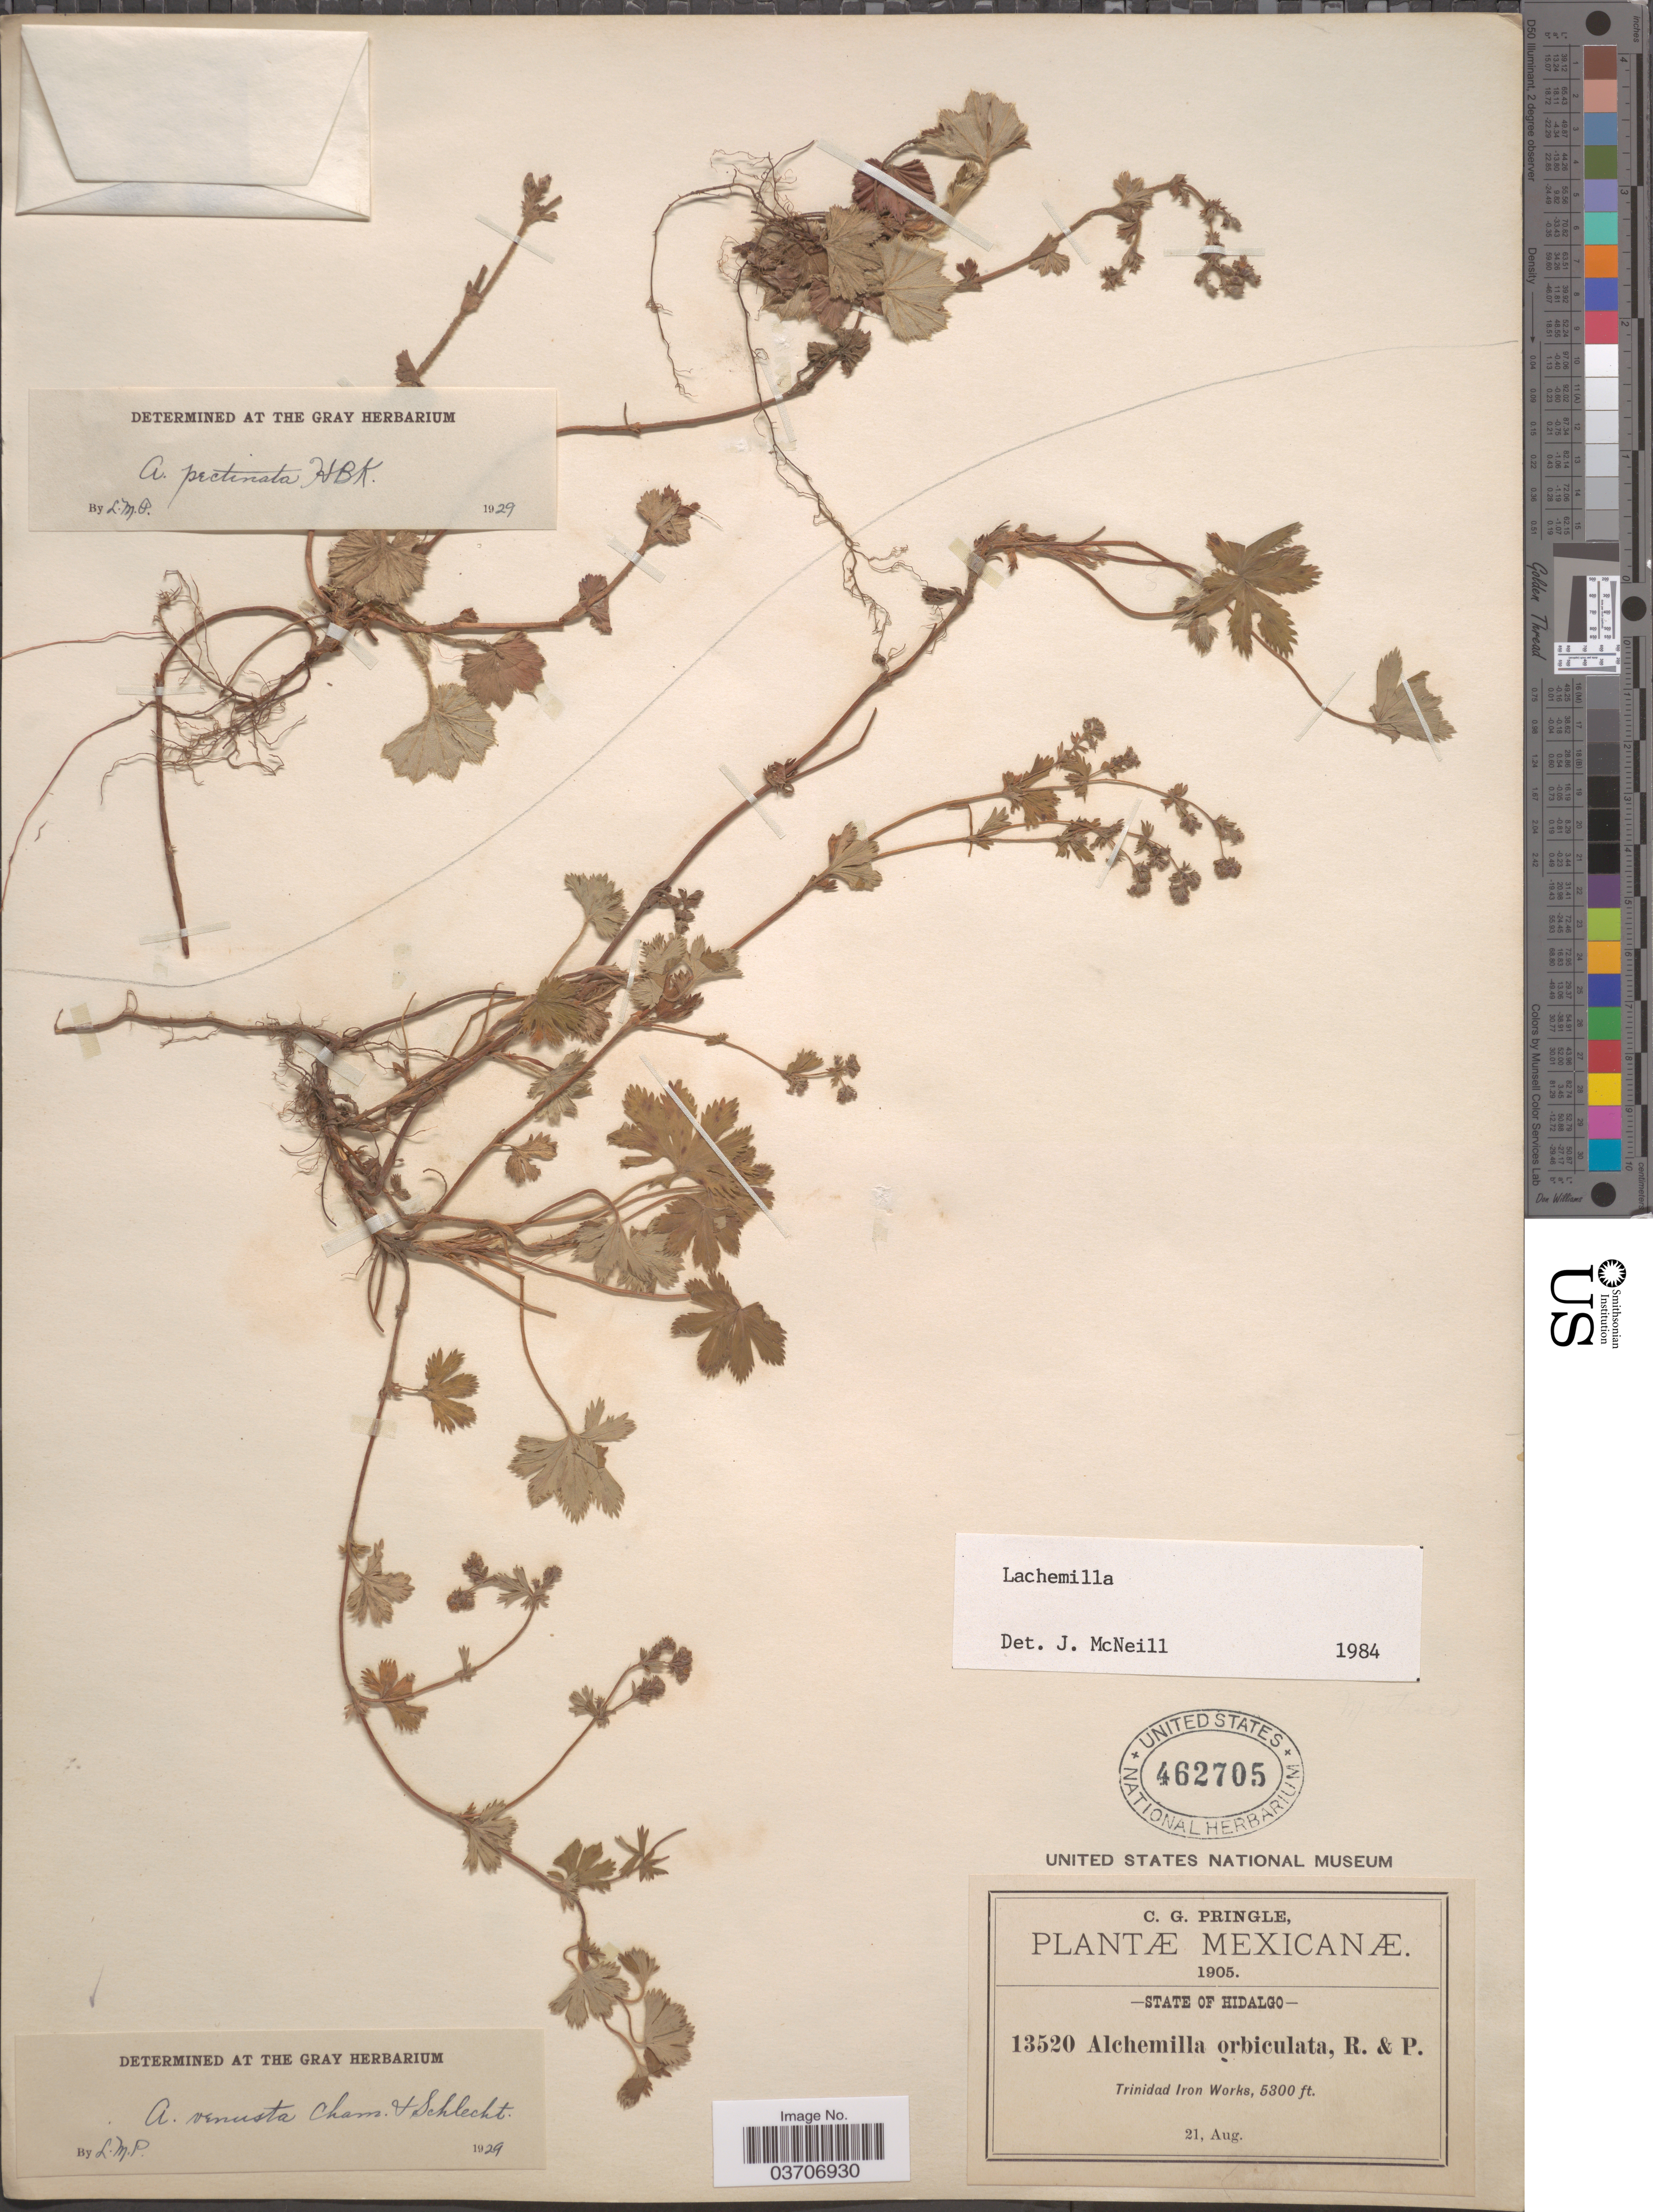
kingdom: Plantae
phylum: Tracheophyta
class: Magnoliopsida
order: Rosales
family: Rosaceae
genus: Lachemilla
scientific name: Lachemilla sp.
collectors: C. G. Pringle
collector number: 13520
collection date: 1905-08-21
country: Mexico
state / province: Hidalgo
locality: Trinidad Iron Works.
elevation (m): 1615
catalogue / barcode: US 462705